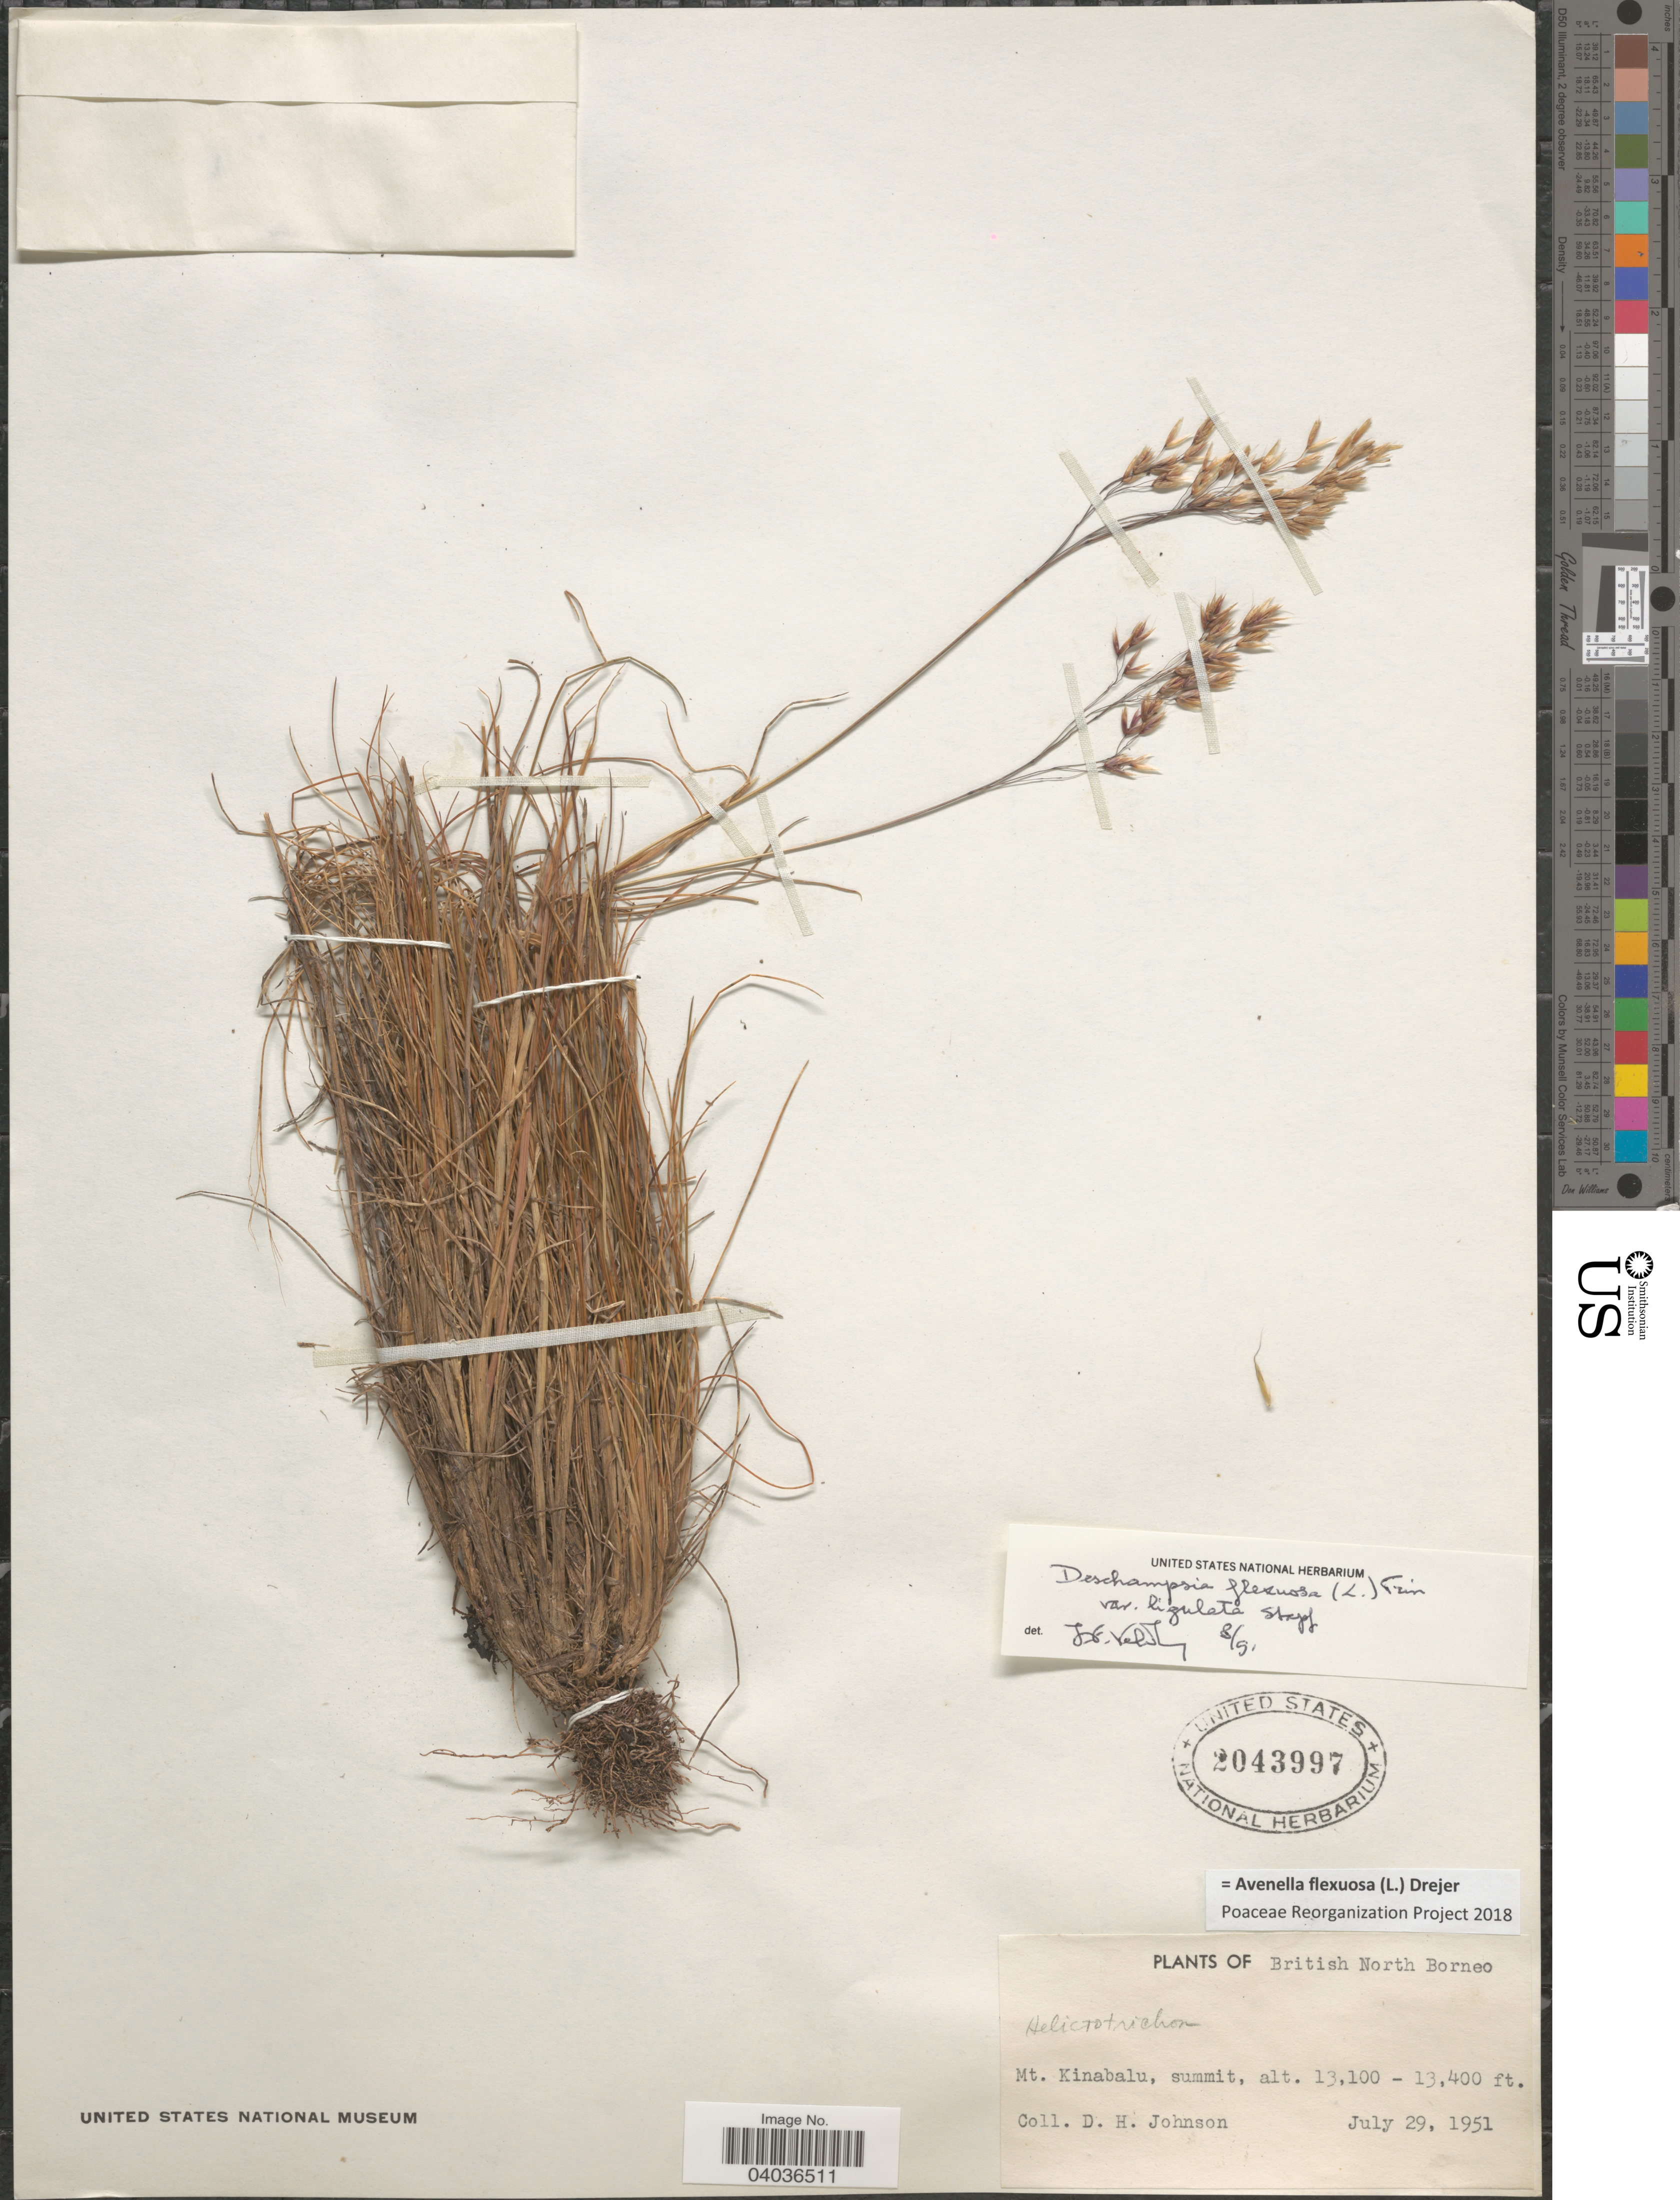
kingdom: Plantae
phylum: Tracheophyta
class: Liliopsida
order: Poales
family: Poaceae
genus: Avenella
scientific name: Avenella flexuosa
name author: (L.) Drejer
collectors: D.H. Johnson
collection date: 1951-07-29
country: Malaysia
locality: British North Borneo. Mt. Kinabalu, summit.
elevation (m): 3993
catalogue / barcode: US 2043997